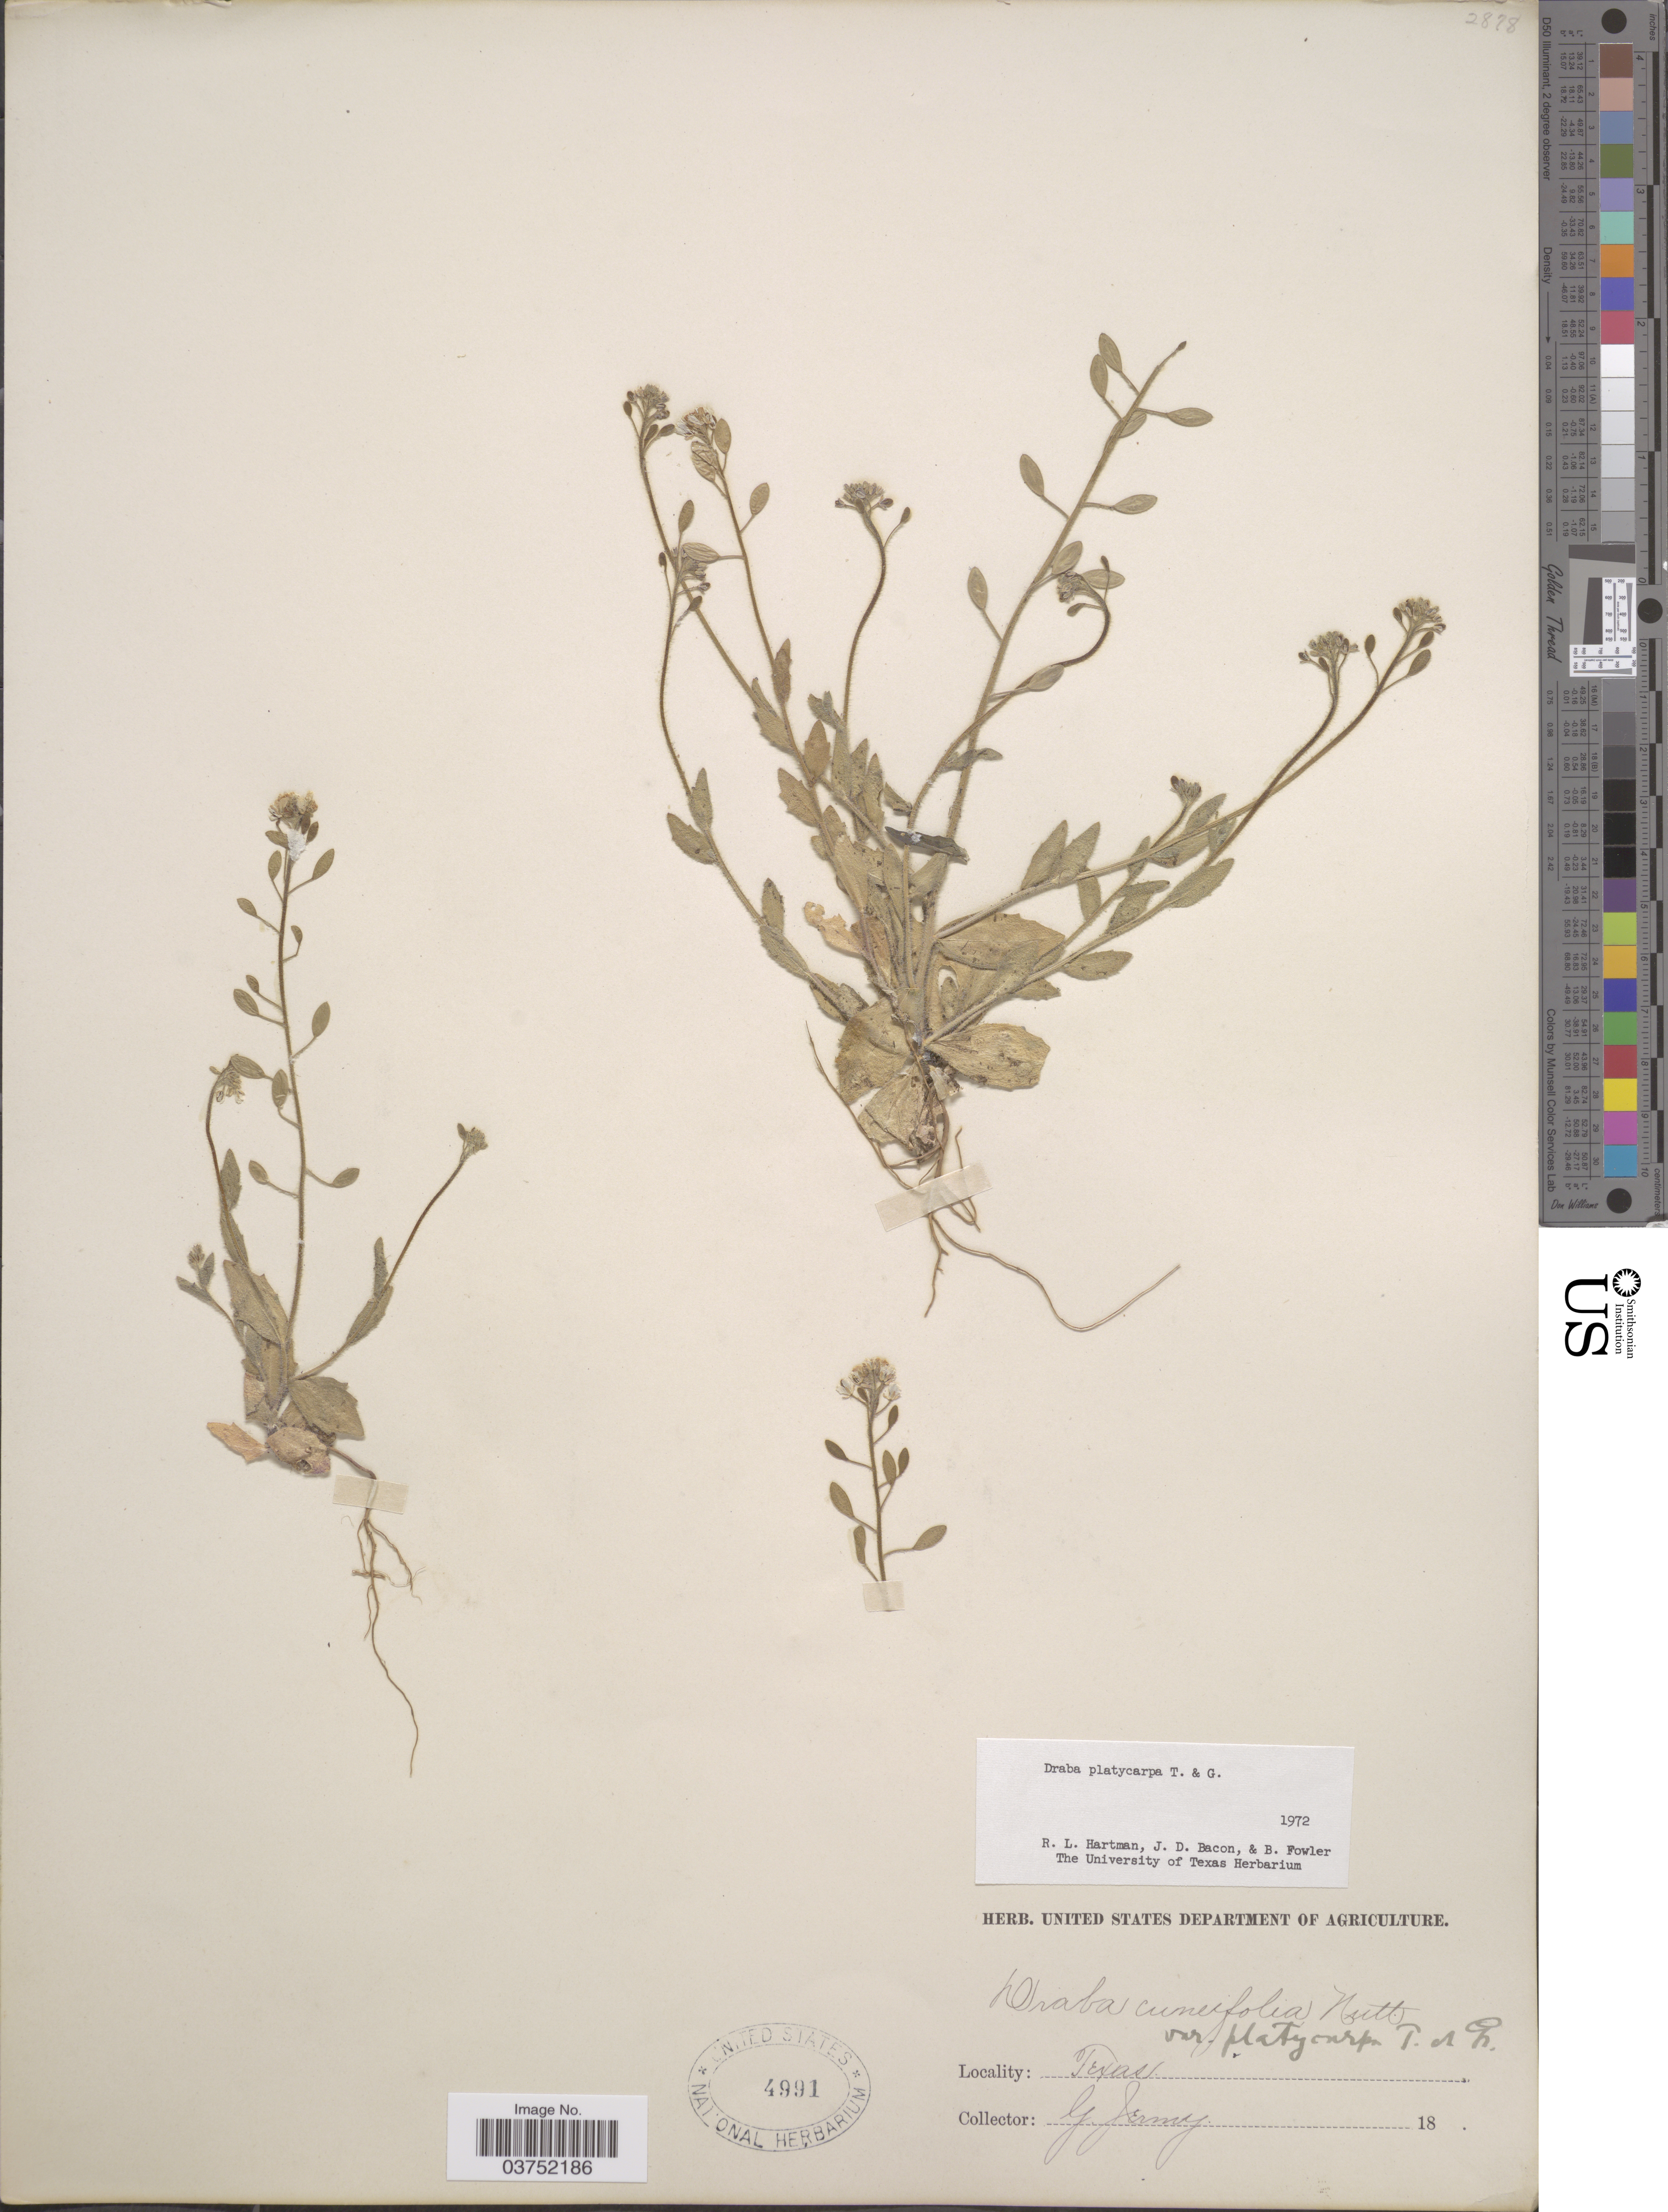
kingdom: Plantae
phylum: Tracheophyta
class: Magnoliopsida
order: Brassicales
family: Brassicaceae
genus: Draba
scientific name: Draba platycarpa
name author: Torr. & A. Gray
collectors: G. Jermy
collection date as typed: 18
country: United States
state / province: Texas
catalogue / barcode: US 4991